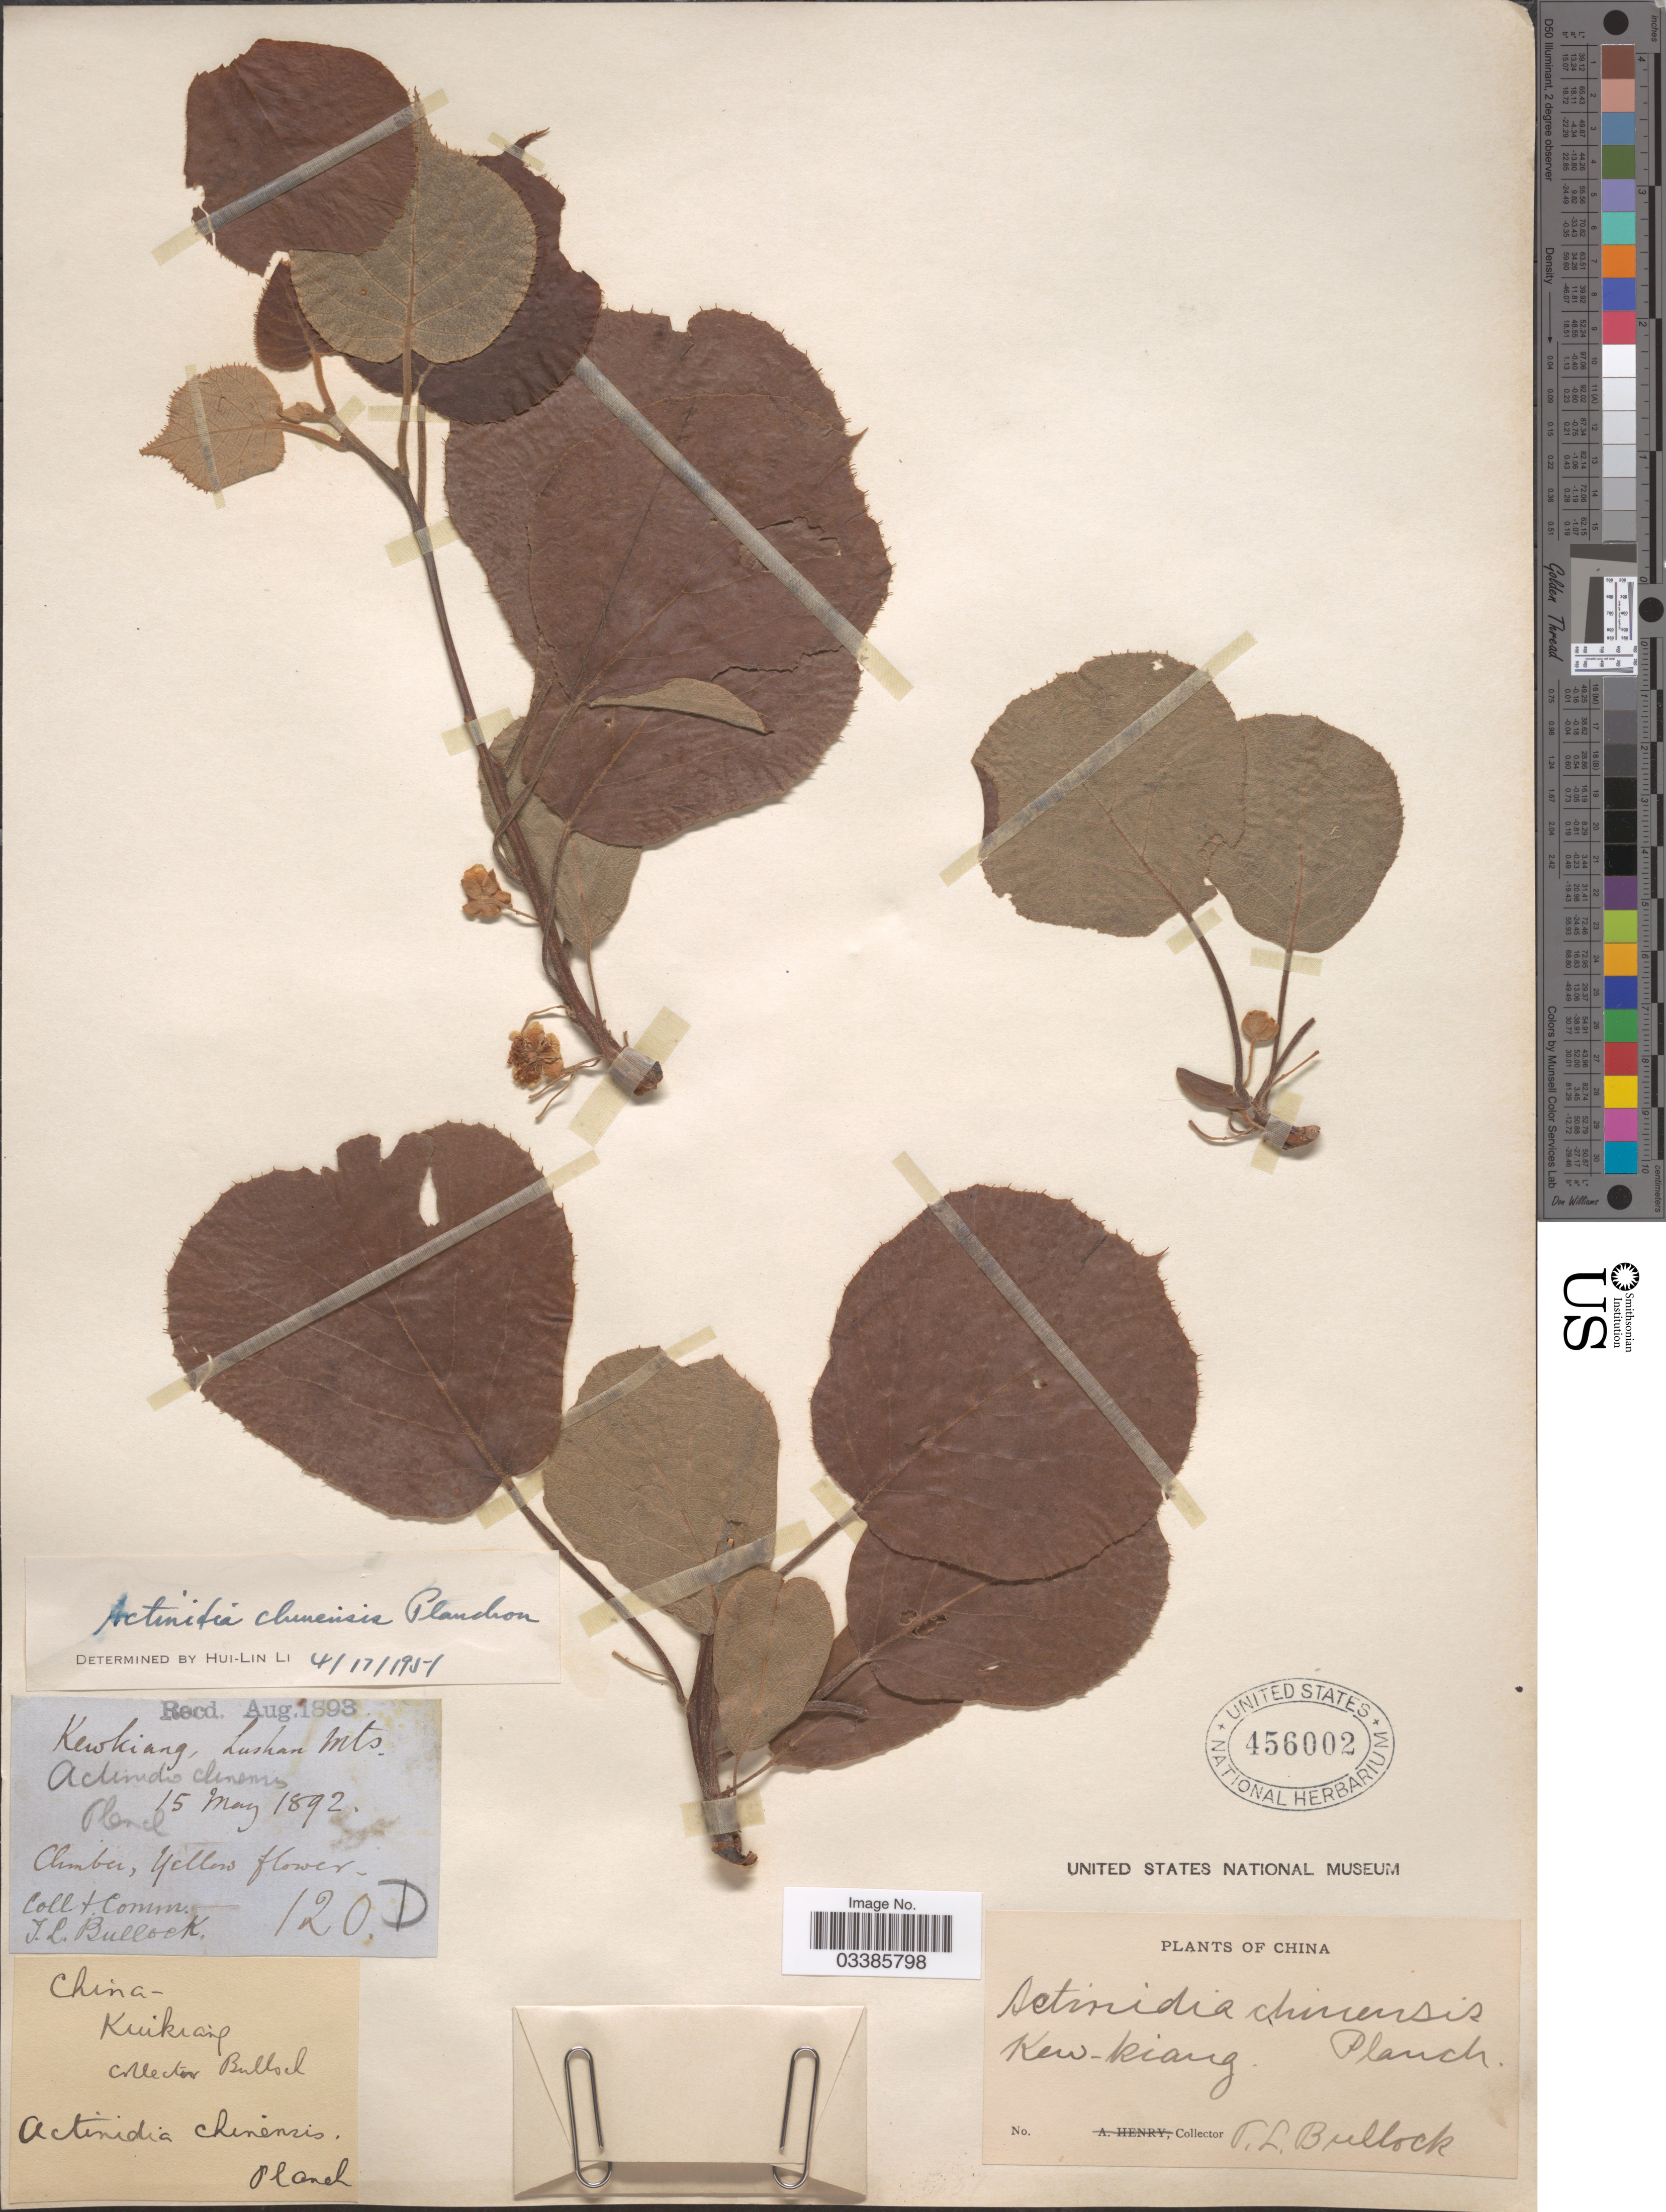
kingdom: Plantae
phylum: Tracheophyta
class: Magnoliopsida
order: Ericales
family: Actinidiaceae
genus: Actinidia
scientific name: Actinidia chinensis var. chinensis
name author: Planch.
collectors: T. L. Bullock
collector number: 120 D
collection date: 1892-05-15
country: China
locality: Kewkiang, Lushan Mts.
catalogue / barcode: US 456002